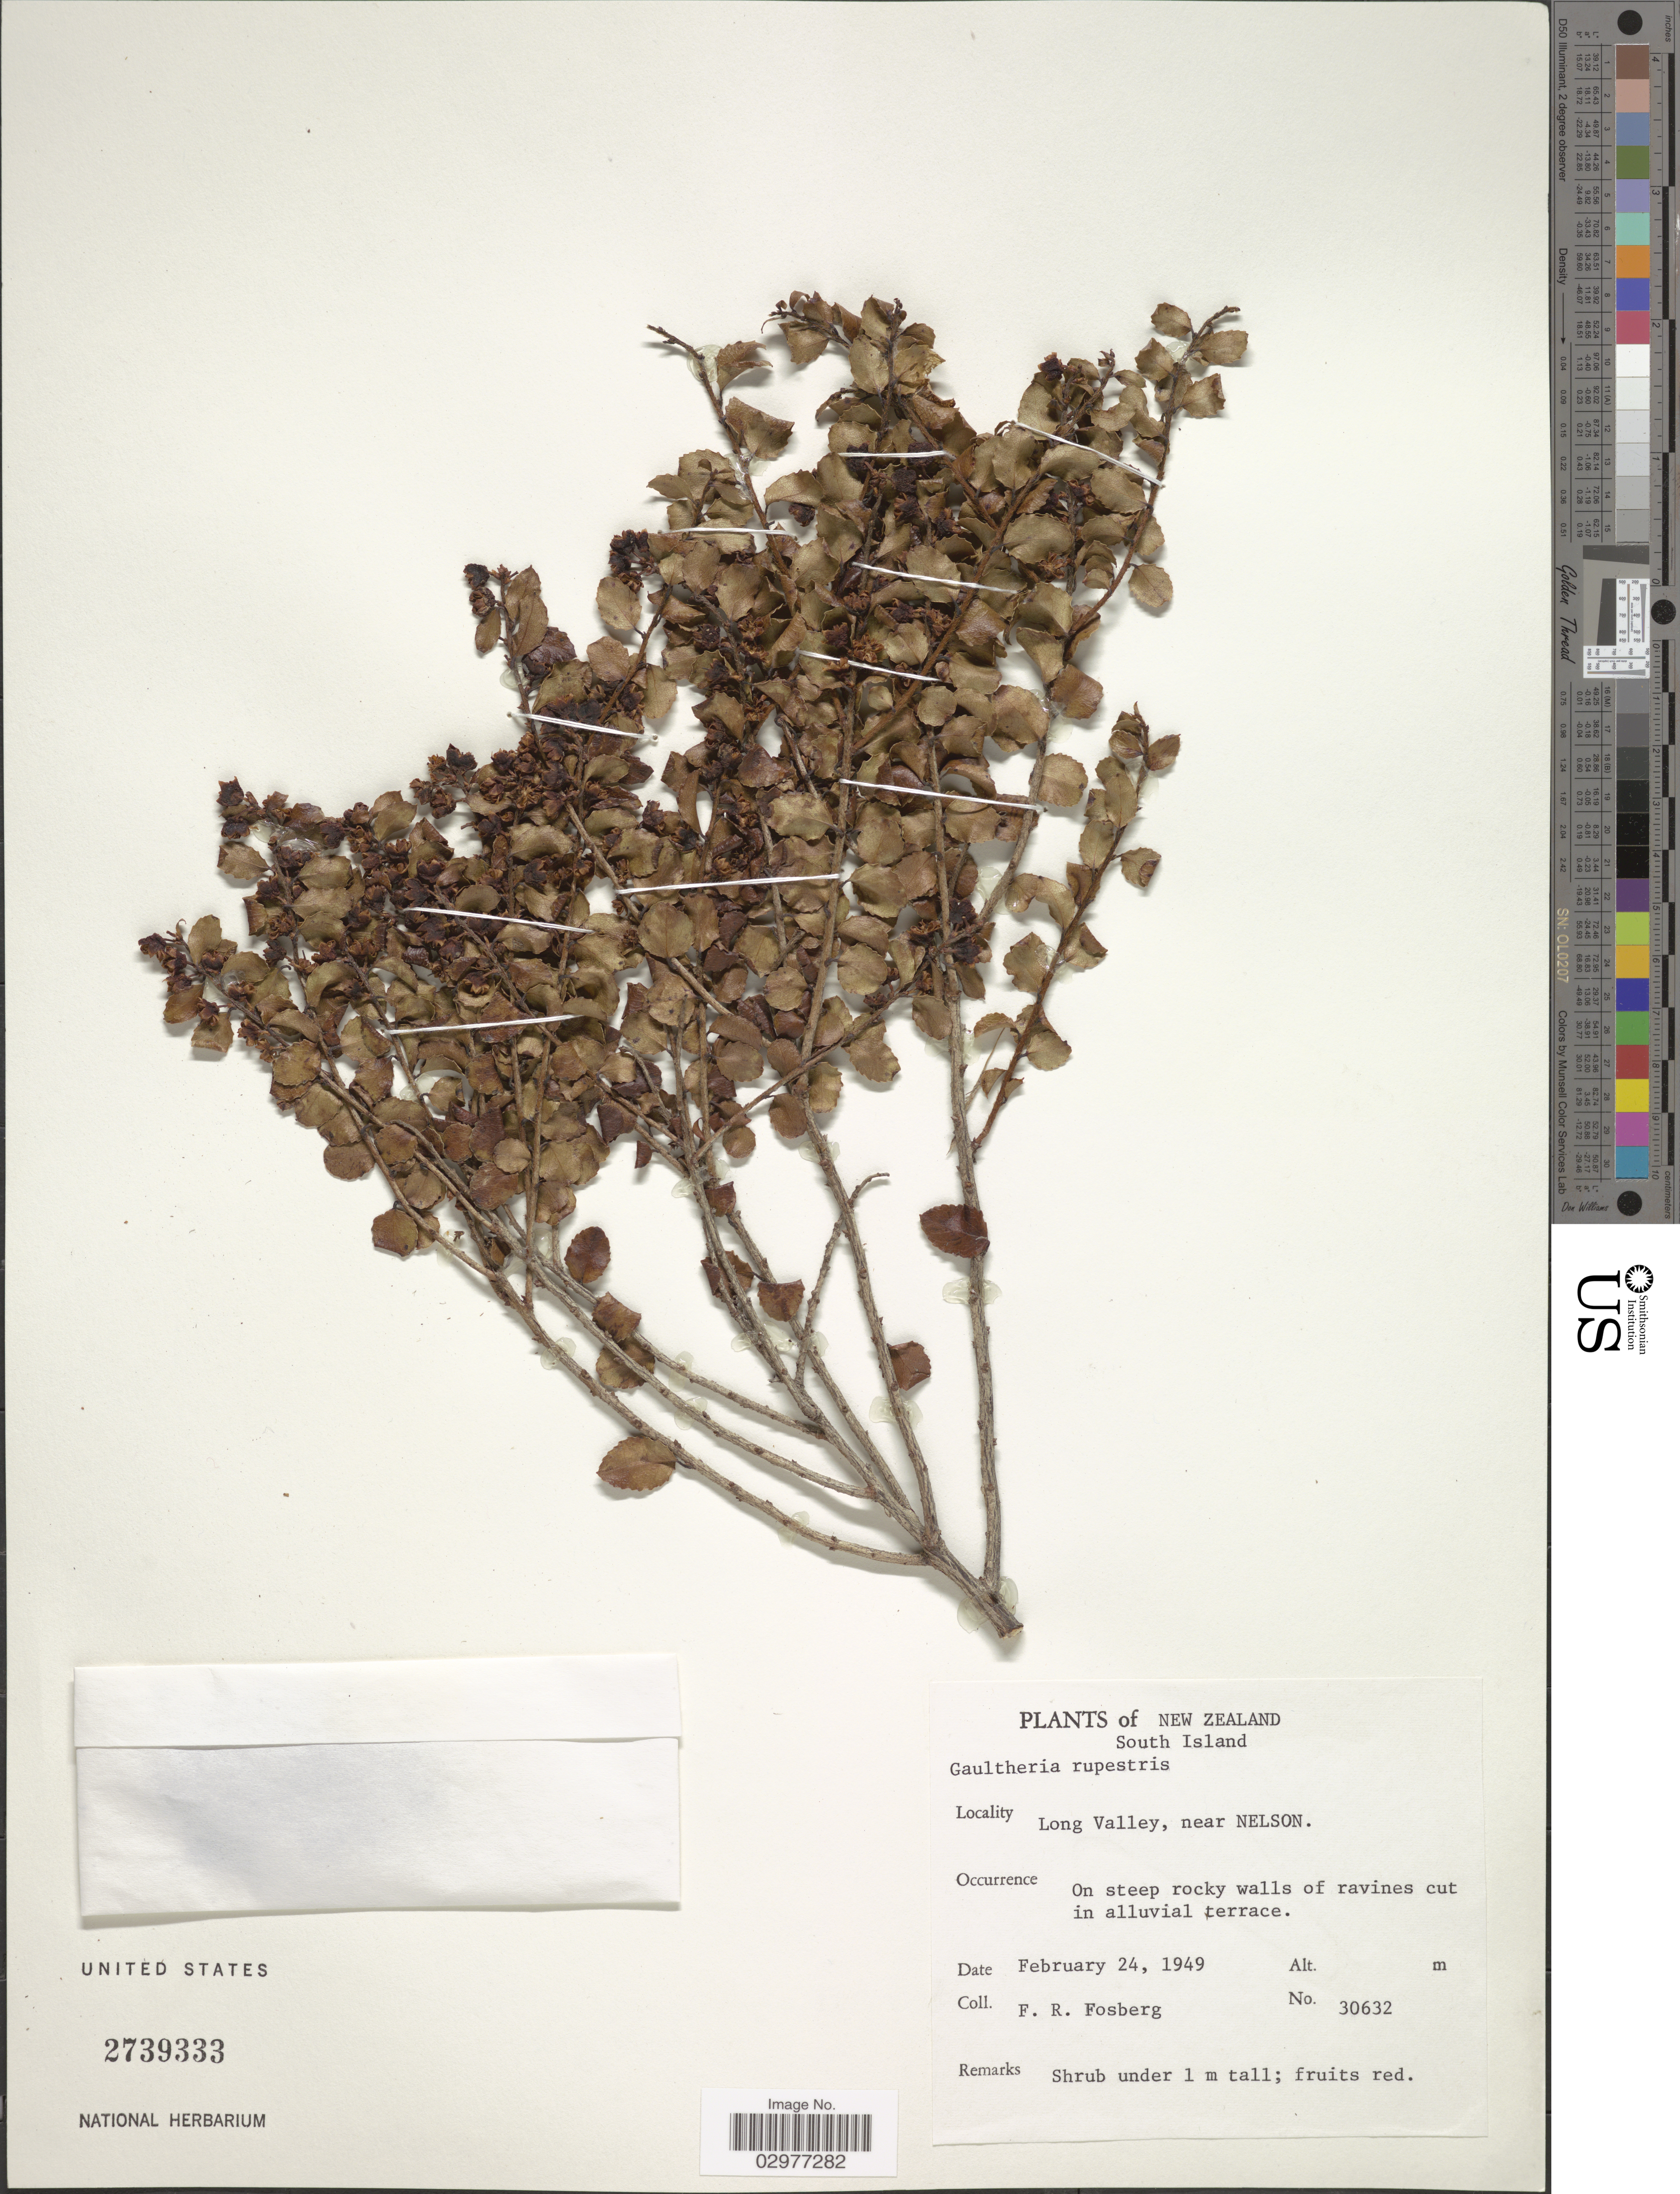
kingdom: Plantae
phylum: Tracheophyta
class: Magnoliopsida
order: Ericales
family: Ericaceae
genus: Gaultheria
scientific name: Gaultheria rupestris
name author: (L. f.) R. Br.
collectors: F. R. Fosberg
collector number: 30632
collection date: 1949-02-24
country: New Zealand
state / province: Nelson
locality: South Island. Long Valley, near NELSON.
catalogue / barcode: US 2739333